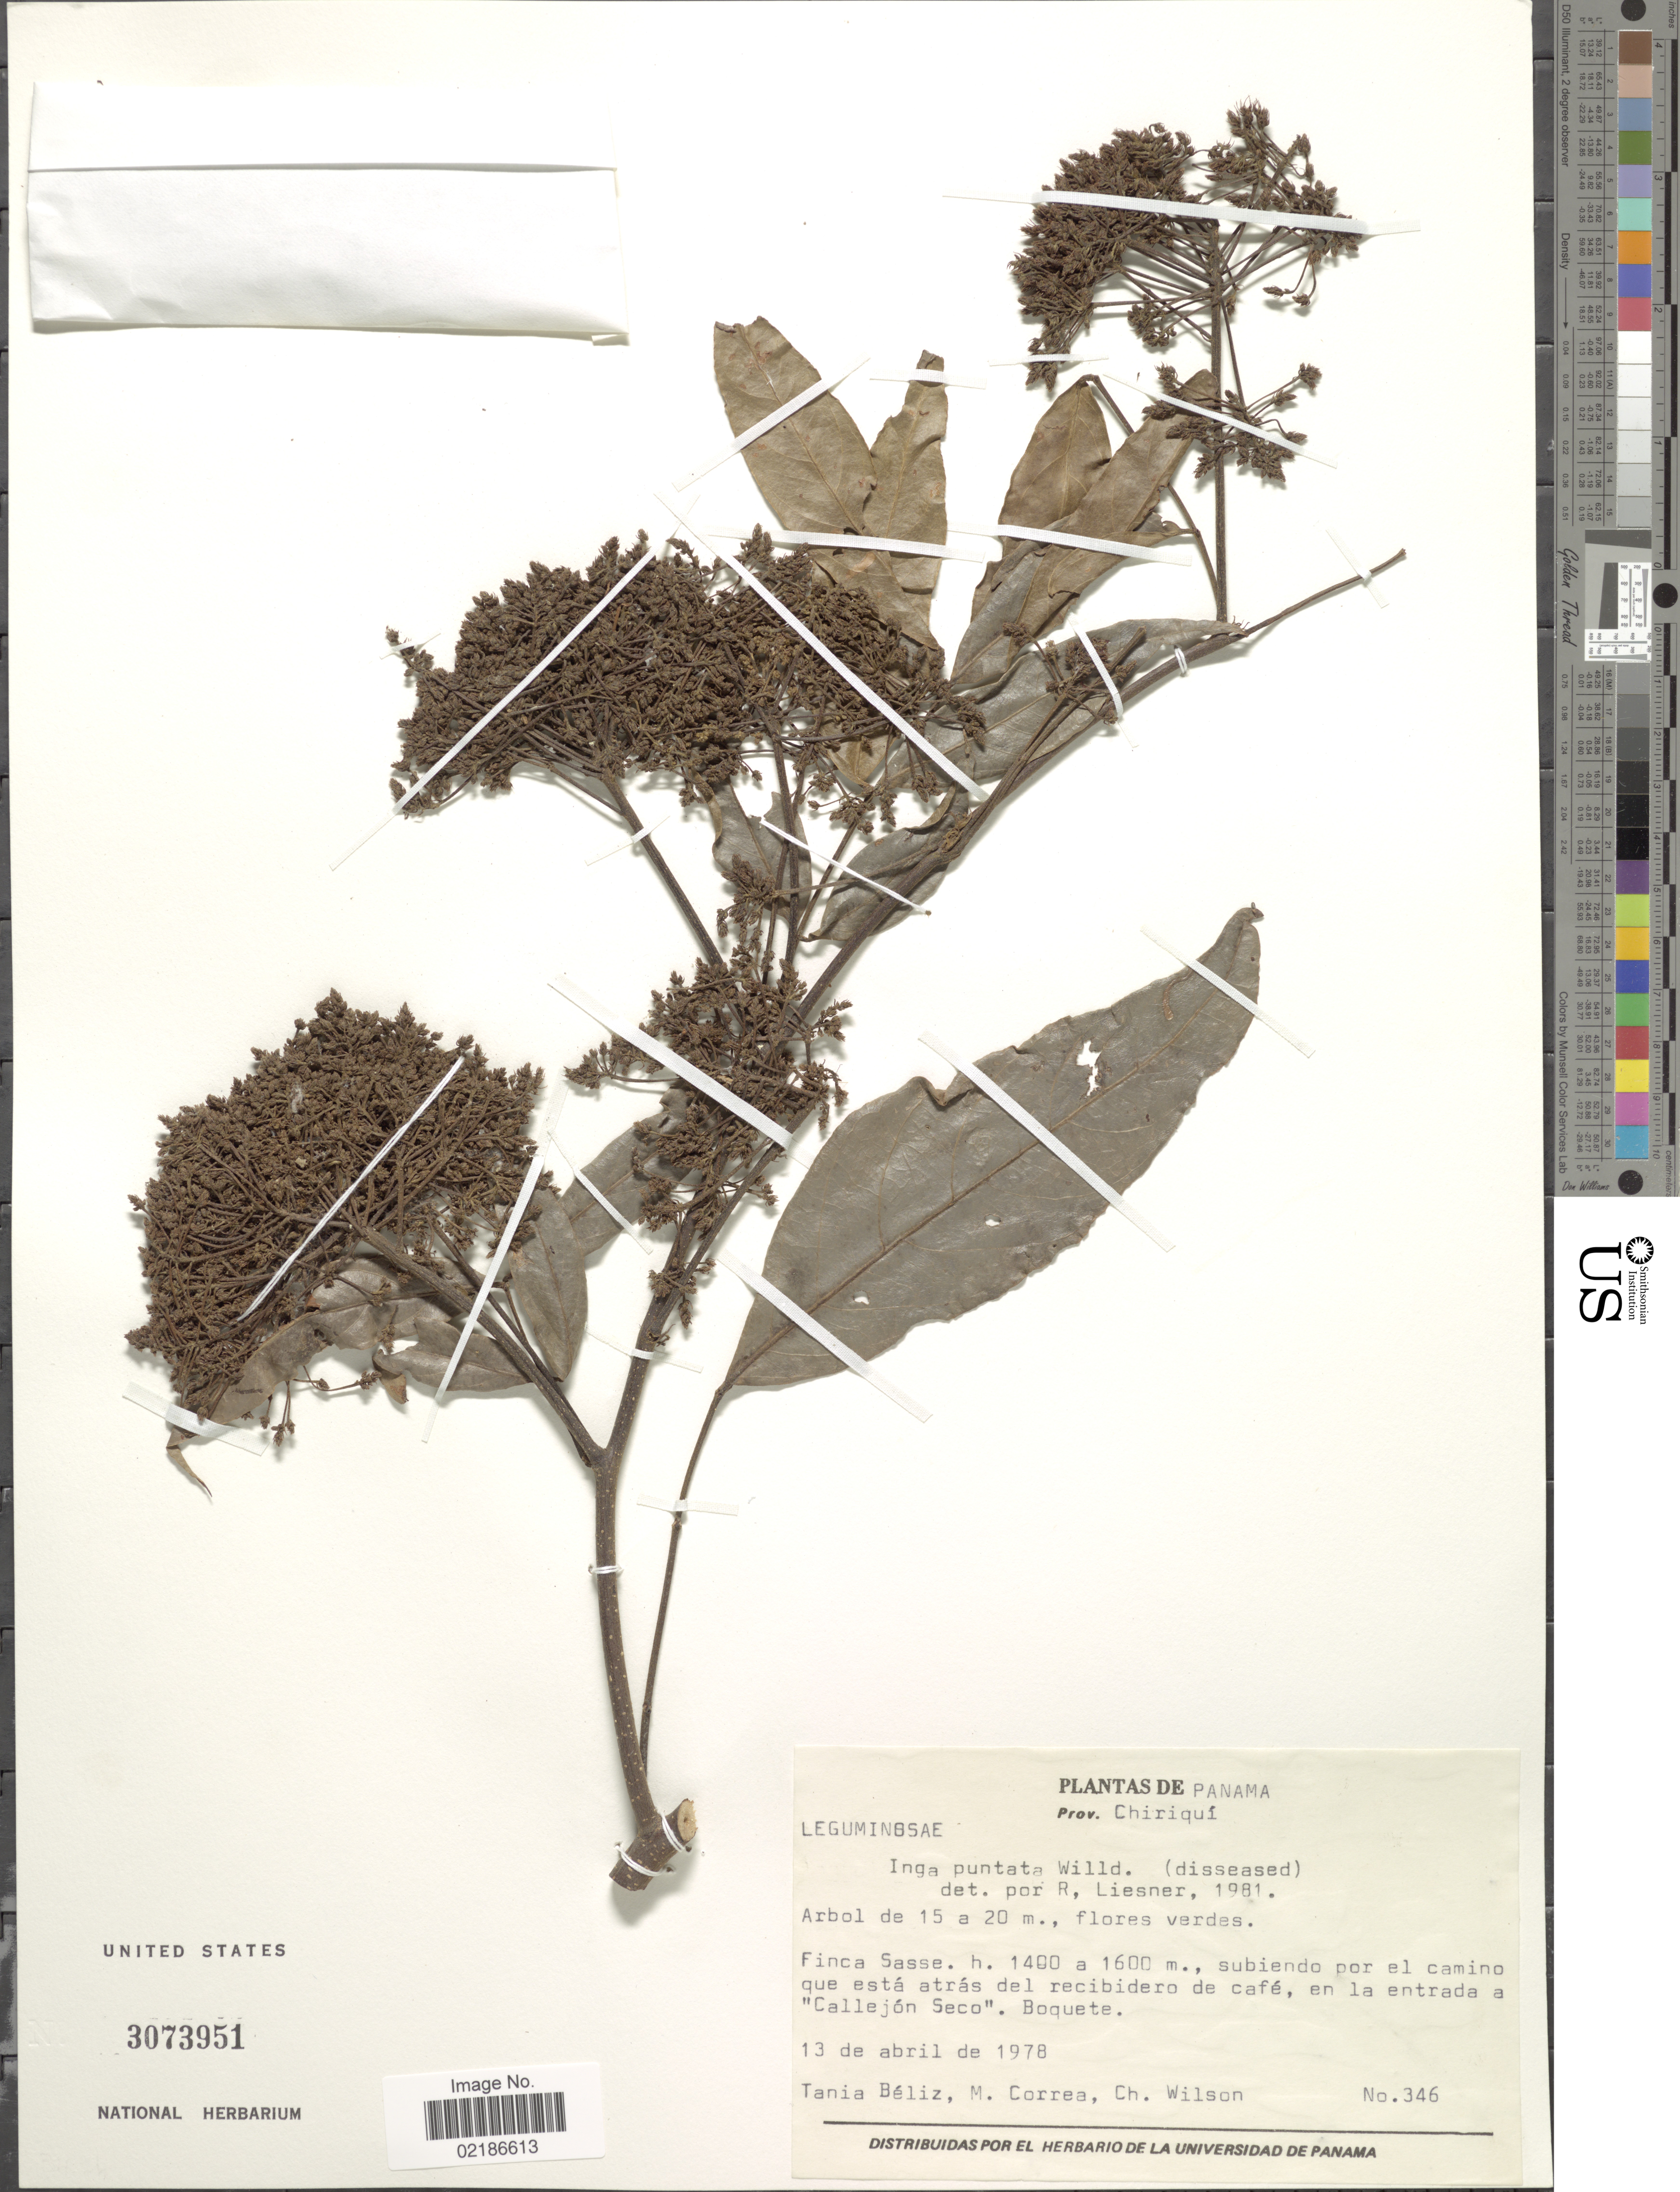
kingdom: Plantae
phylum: Tracheophyta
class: Magnoliopsida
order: Fabales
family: Fabaceae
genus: Inga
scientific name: Inga punctata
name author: Willd.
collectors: T. Béliz, M. Correa & C. M. Wilson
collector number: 346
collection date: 1978-04-13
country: Panama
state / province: Chiriqui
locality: Finca Sasse, en la entrada a Callejon Seco, Boquete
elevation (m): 1400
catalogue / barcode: US 3073951